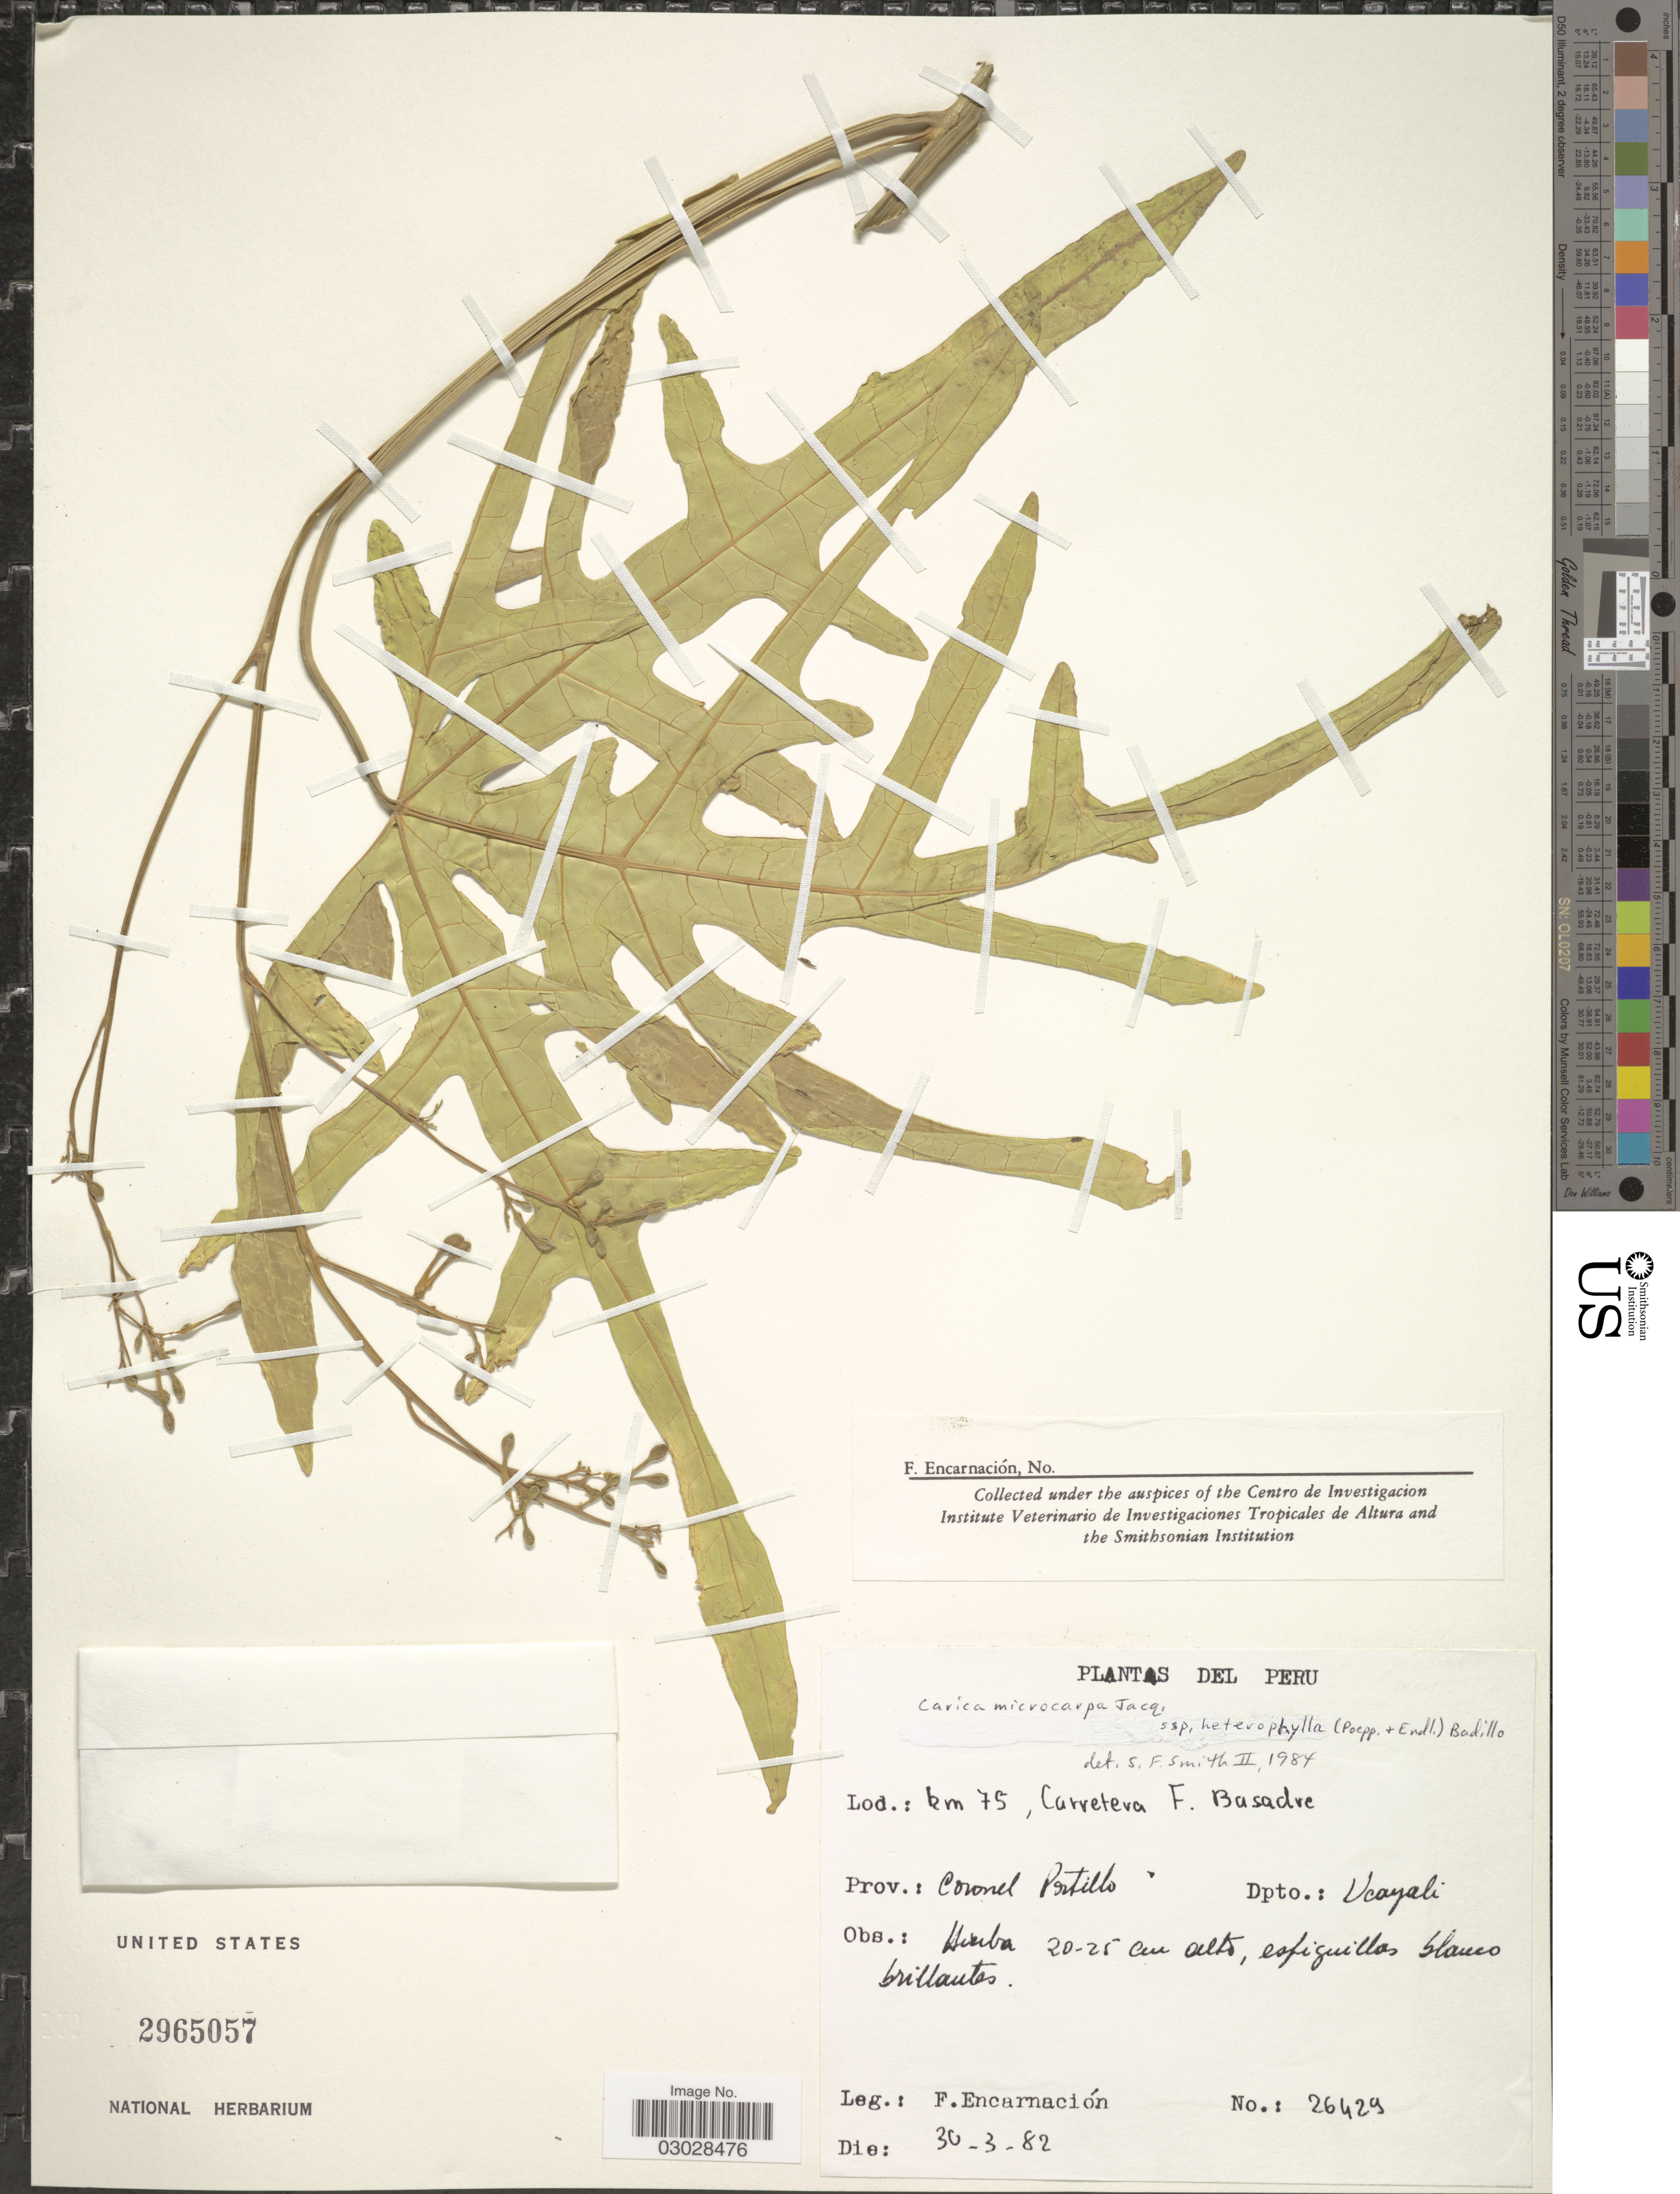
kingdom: Plantae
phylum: Tracheophyta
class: Magnoliopsida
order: Brassicales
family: Caricaceae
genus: Vasconcellea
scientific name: Vasconcellea microcarpa subsp. heterophylla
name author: (Poepp. & Endl.) V.M. Badillo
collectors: F. Encarnación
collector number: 26429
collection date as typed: Transcribed d/m/y: 30/3/82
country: Peru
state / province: Ucayali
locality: Prov.: Coronel Portillo, Dpto. Ucayali.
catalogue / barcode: US 2965057